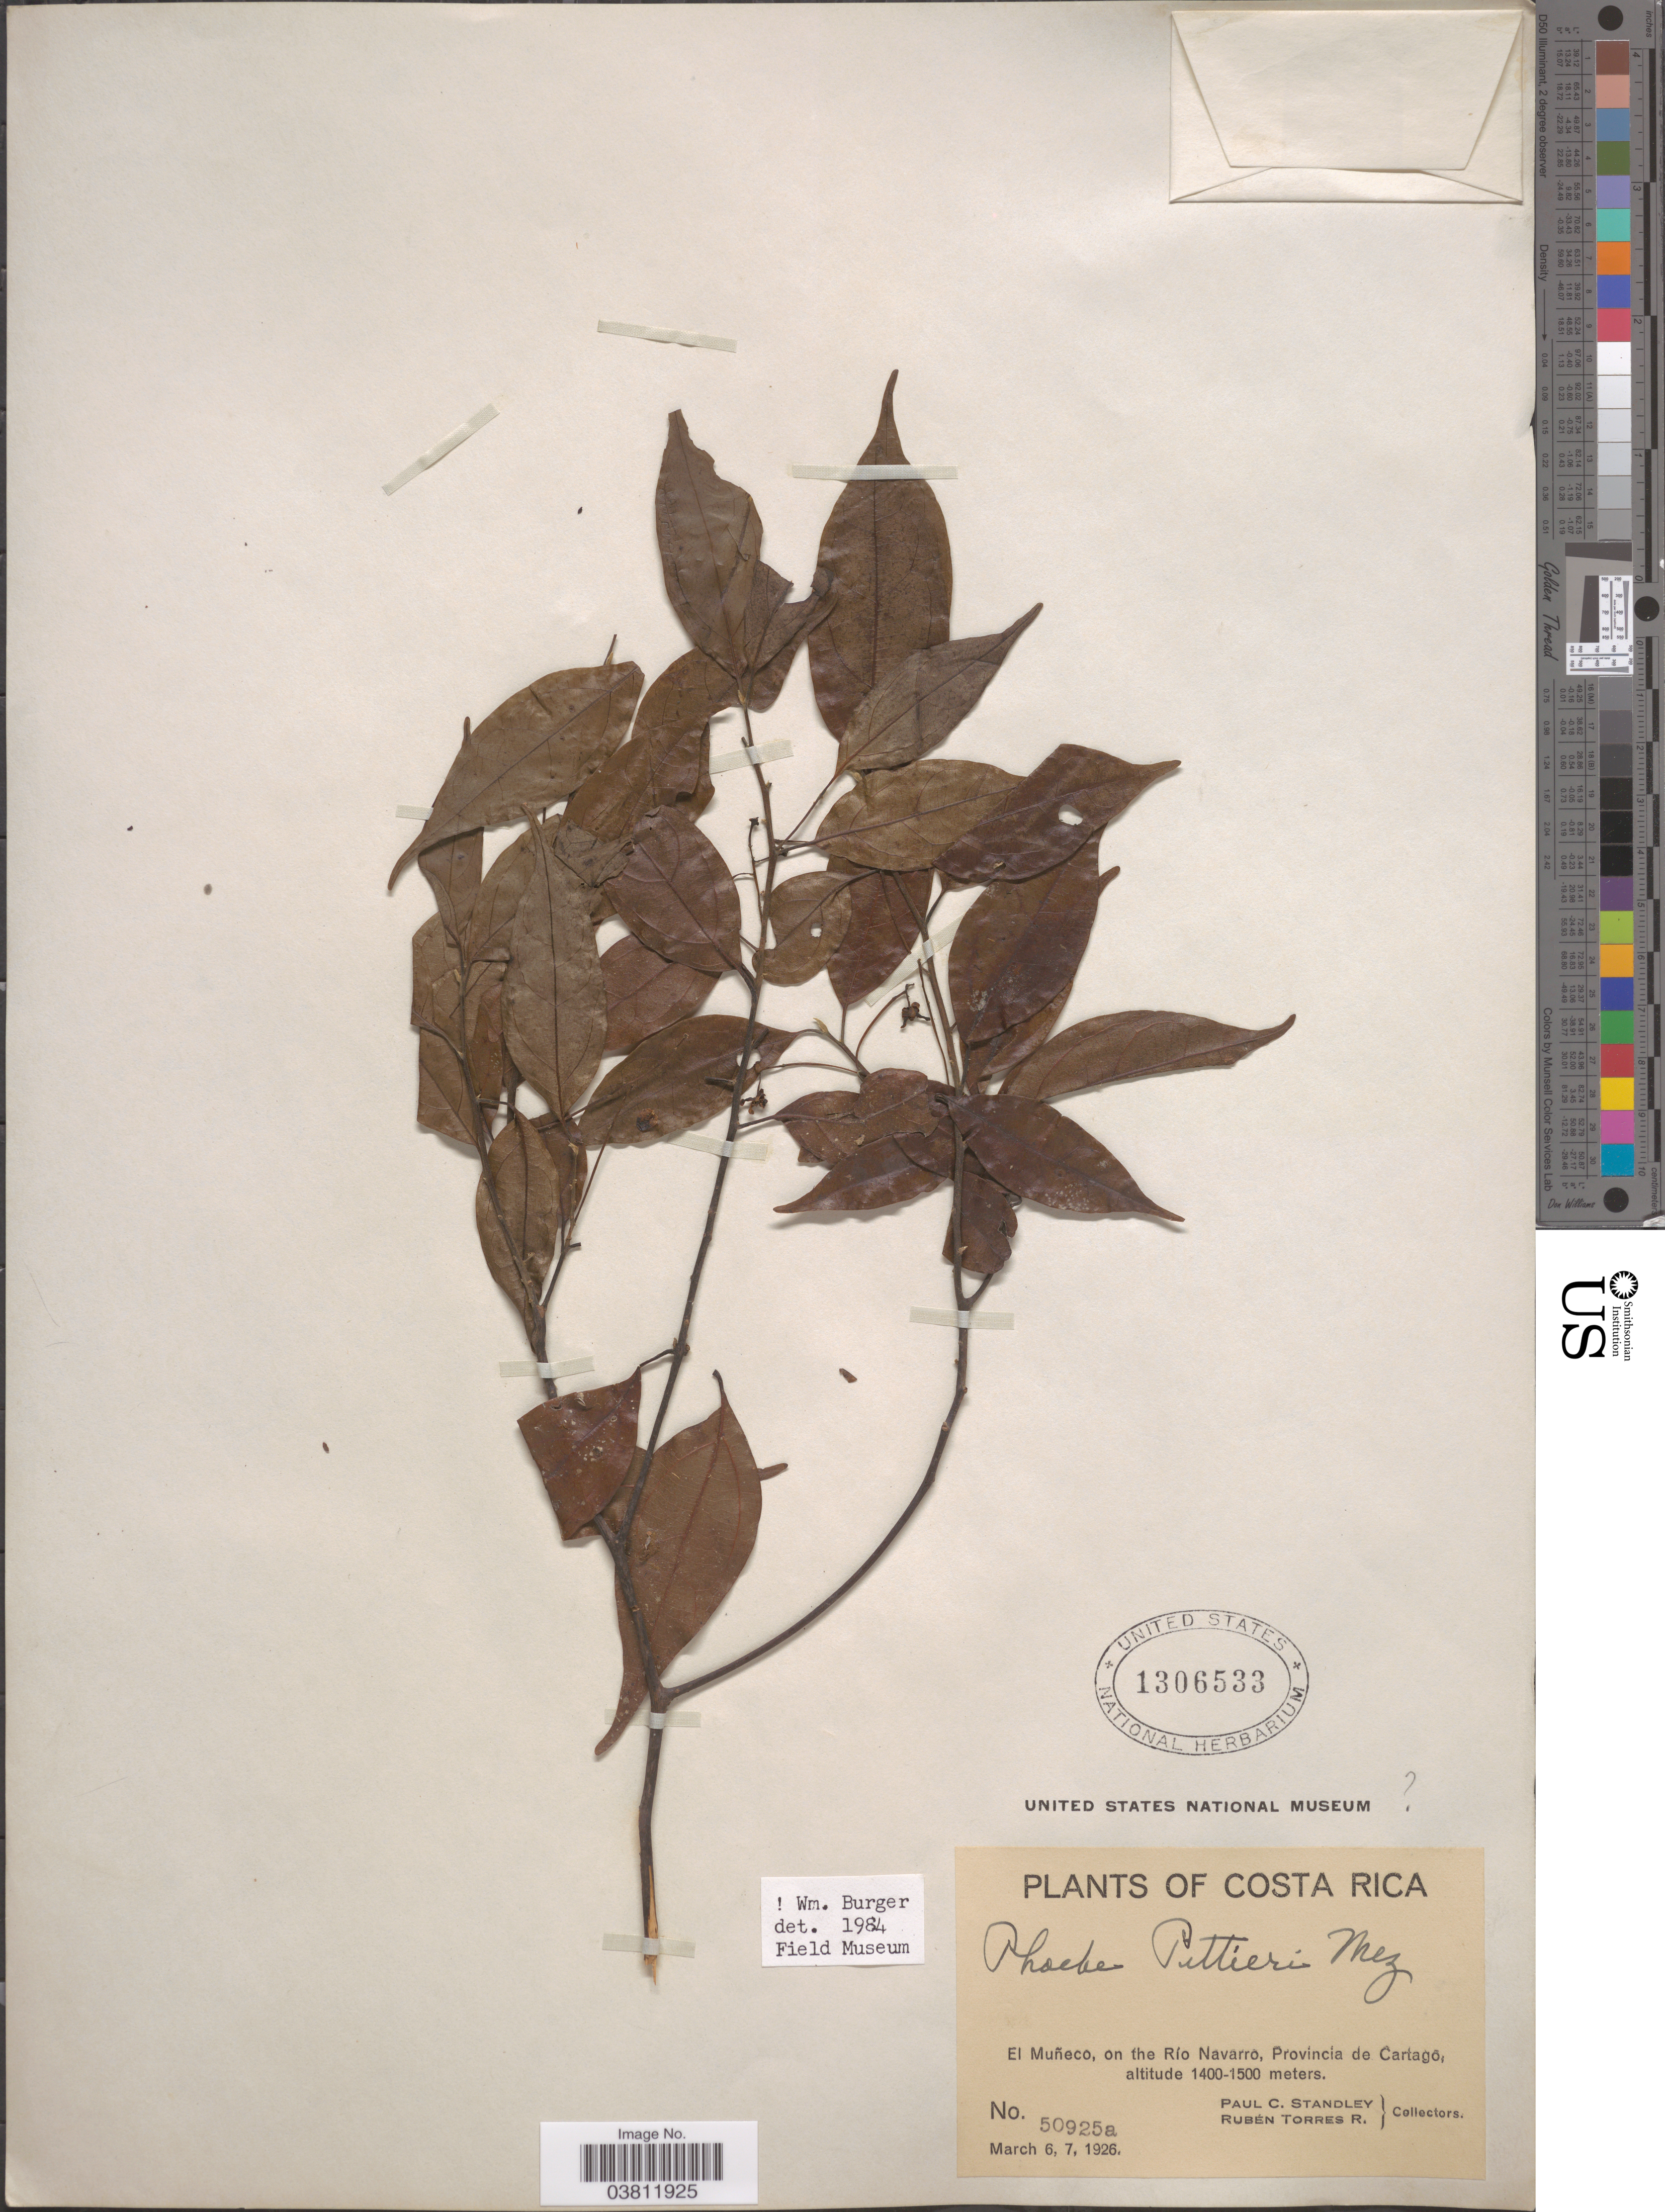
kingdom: Plantae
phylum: Tracheophyta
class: Magnoliopsida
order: Laurales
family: Lauraceae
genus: Phoebe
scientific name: Phoebe pittieri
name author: Mez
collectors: P. C. Standley & R. Torres Rojas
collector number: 50925a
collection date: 1926-03-06/1926-03-07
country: Costa Rica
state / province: Cartago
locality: El Muñeco, on the Río Navarro.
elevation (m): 1400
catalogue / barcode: US 1306533